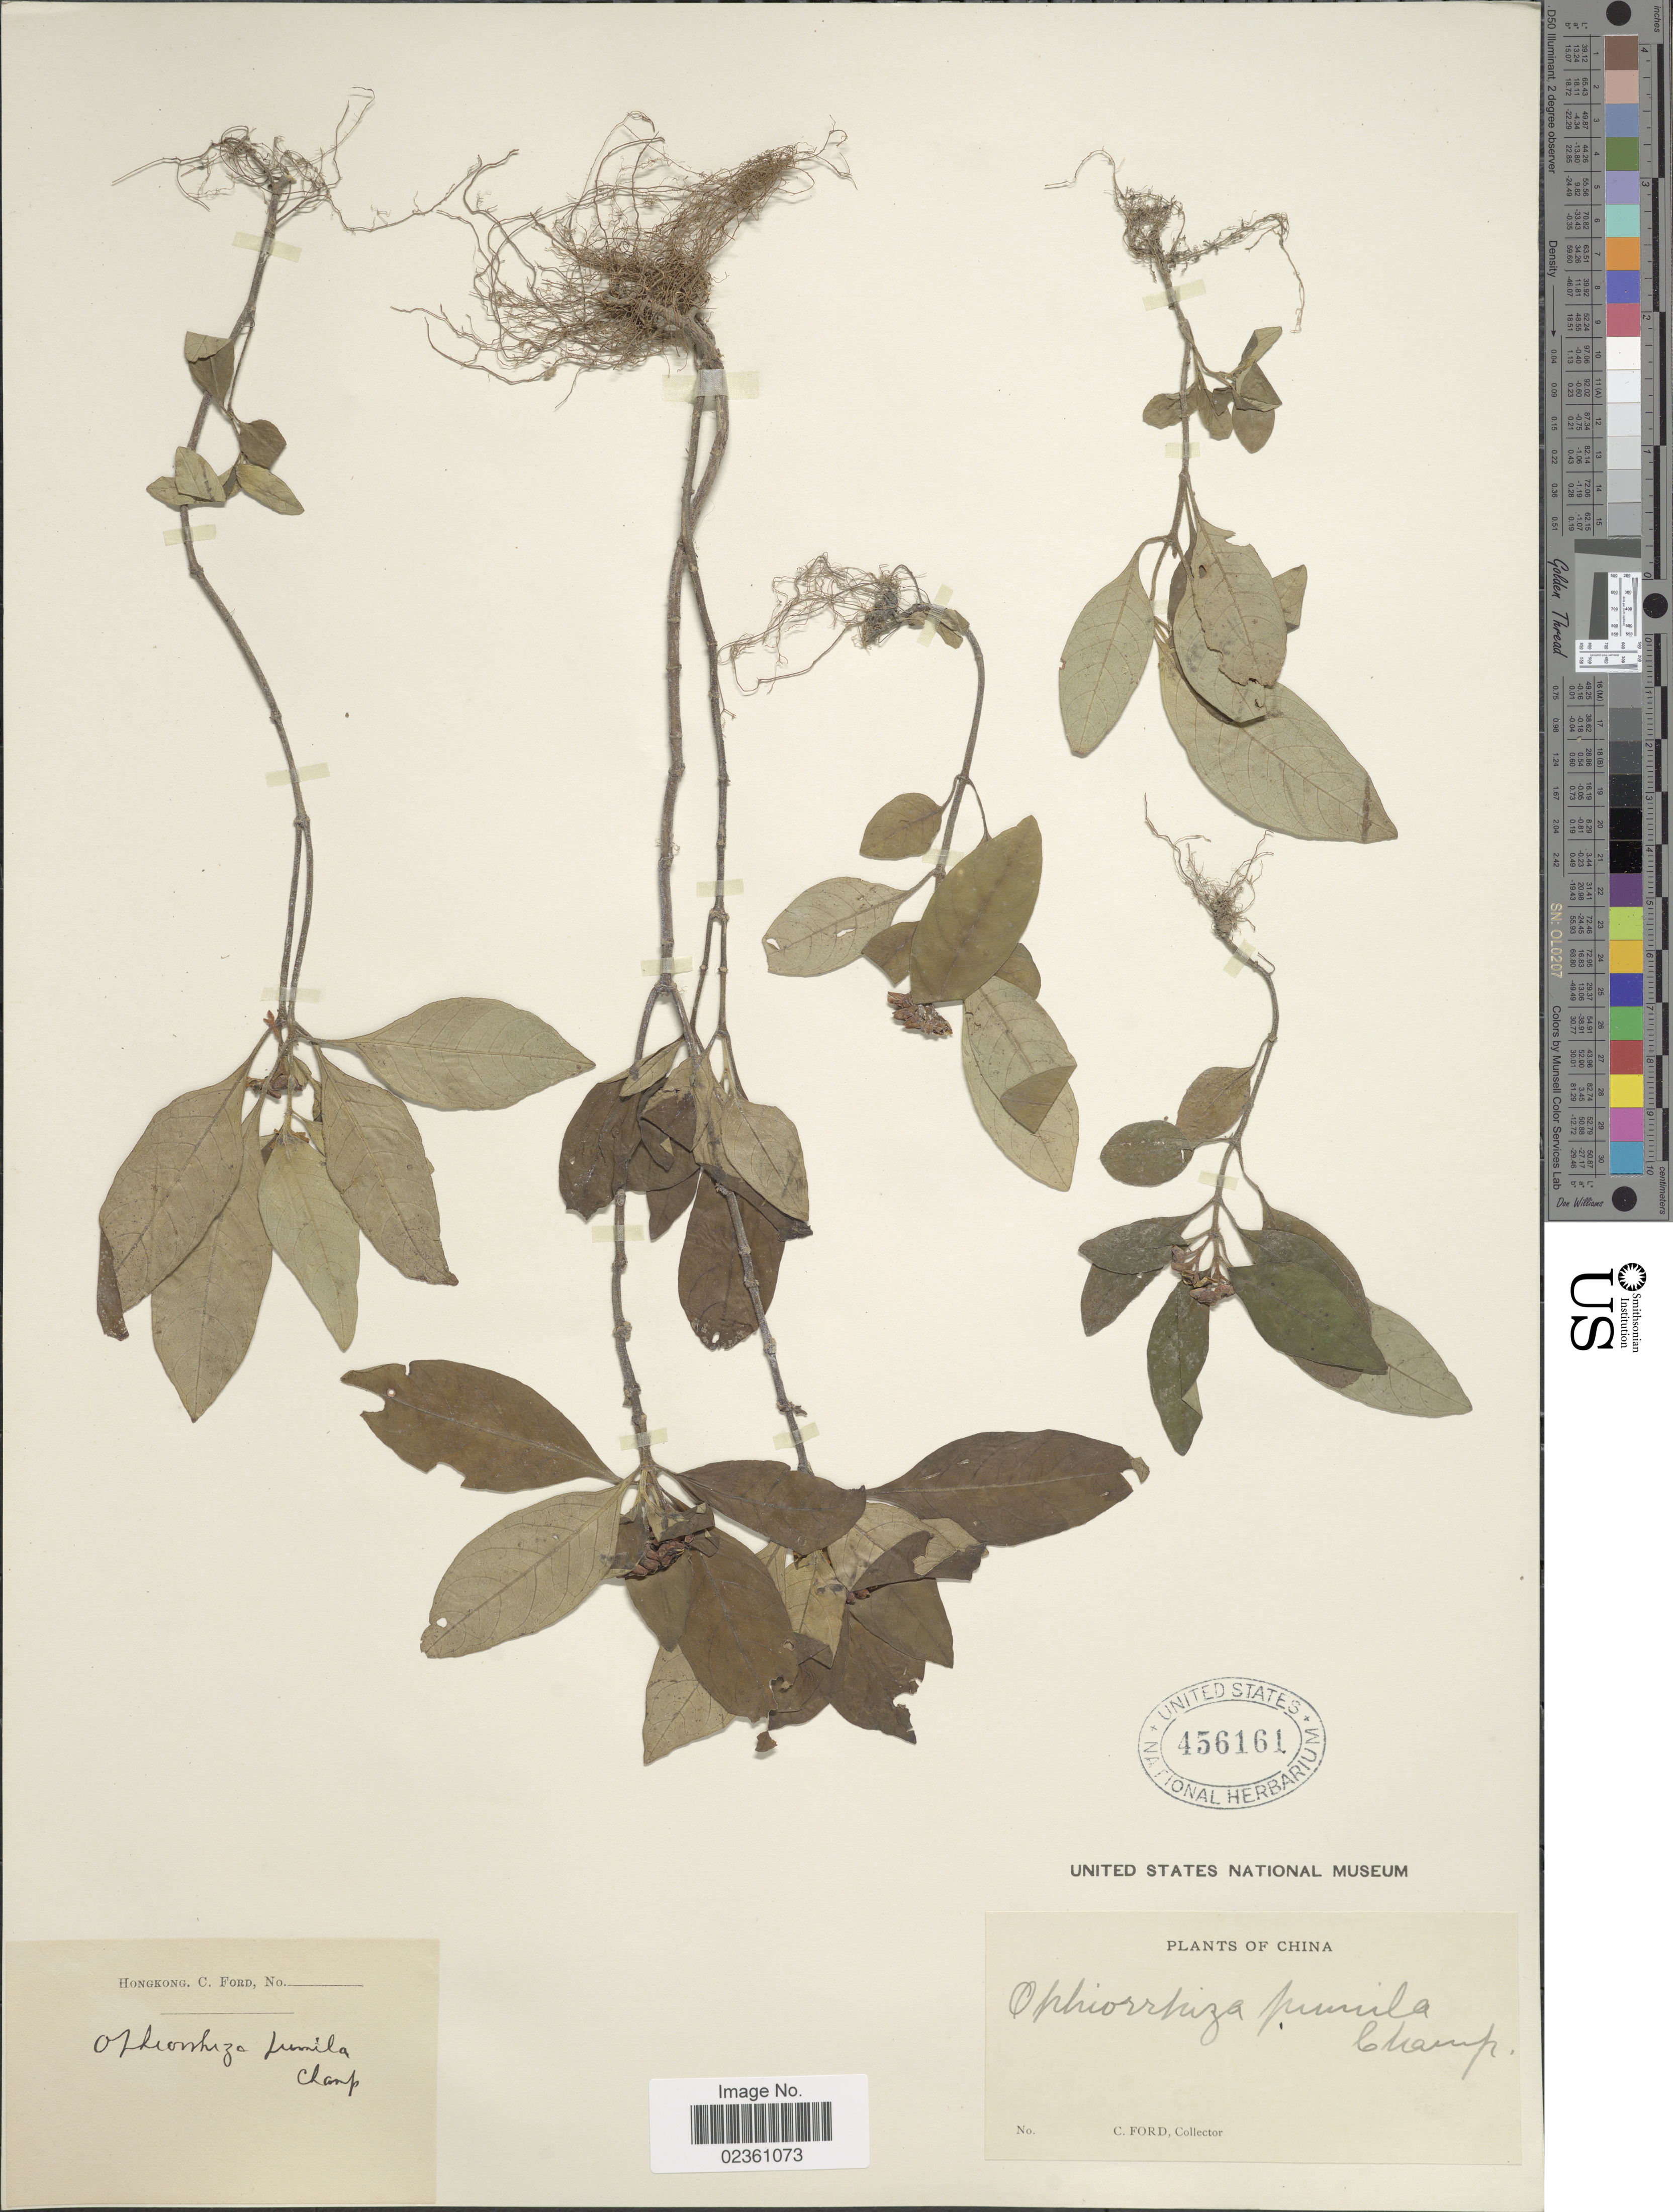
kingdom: Plantae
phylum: Tracheophyta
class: Magnoliopsida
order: Gentianales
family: Rubiaceae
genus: Ophiorrhiza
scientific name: Ophiorrhiza pumila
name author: Champ. ex Benth.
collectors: C. Ford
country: China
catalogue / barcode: US 456161